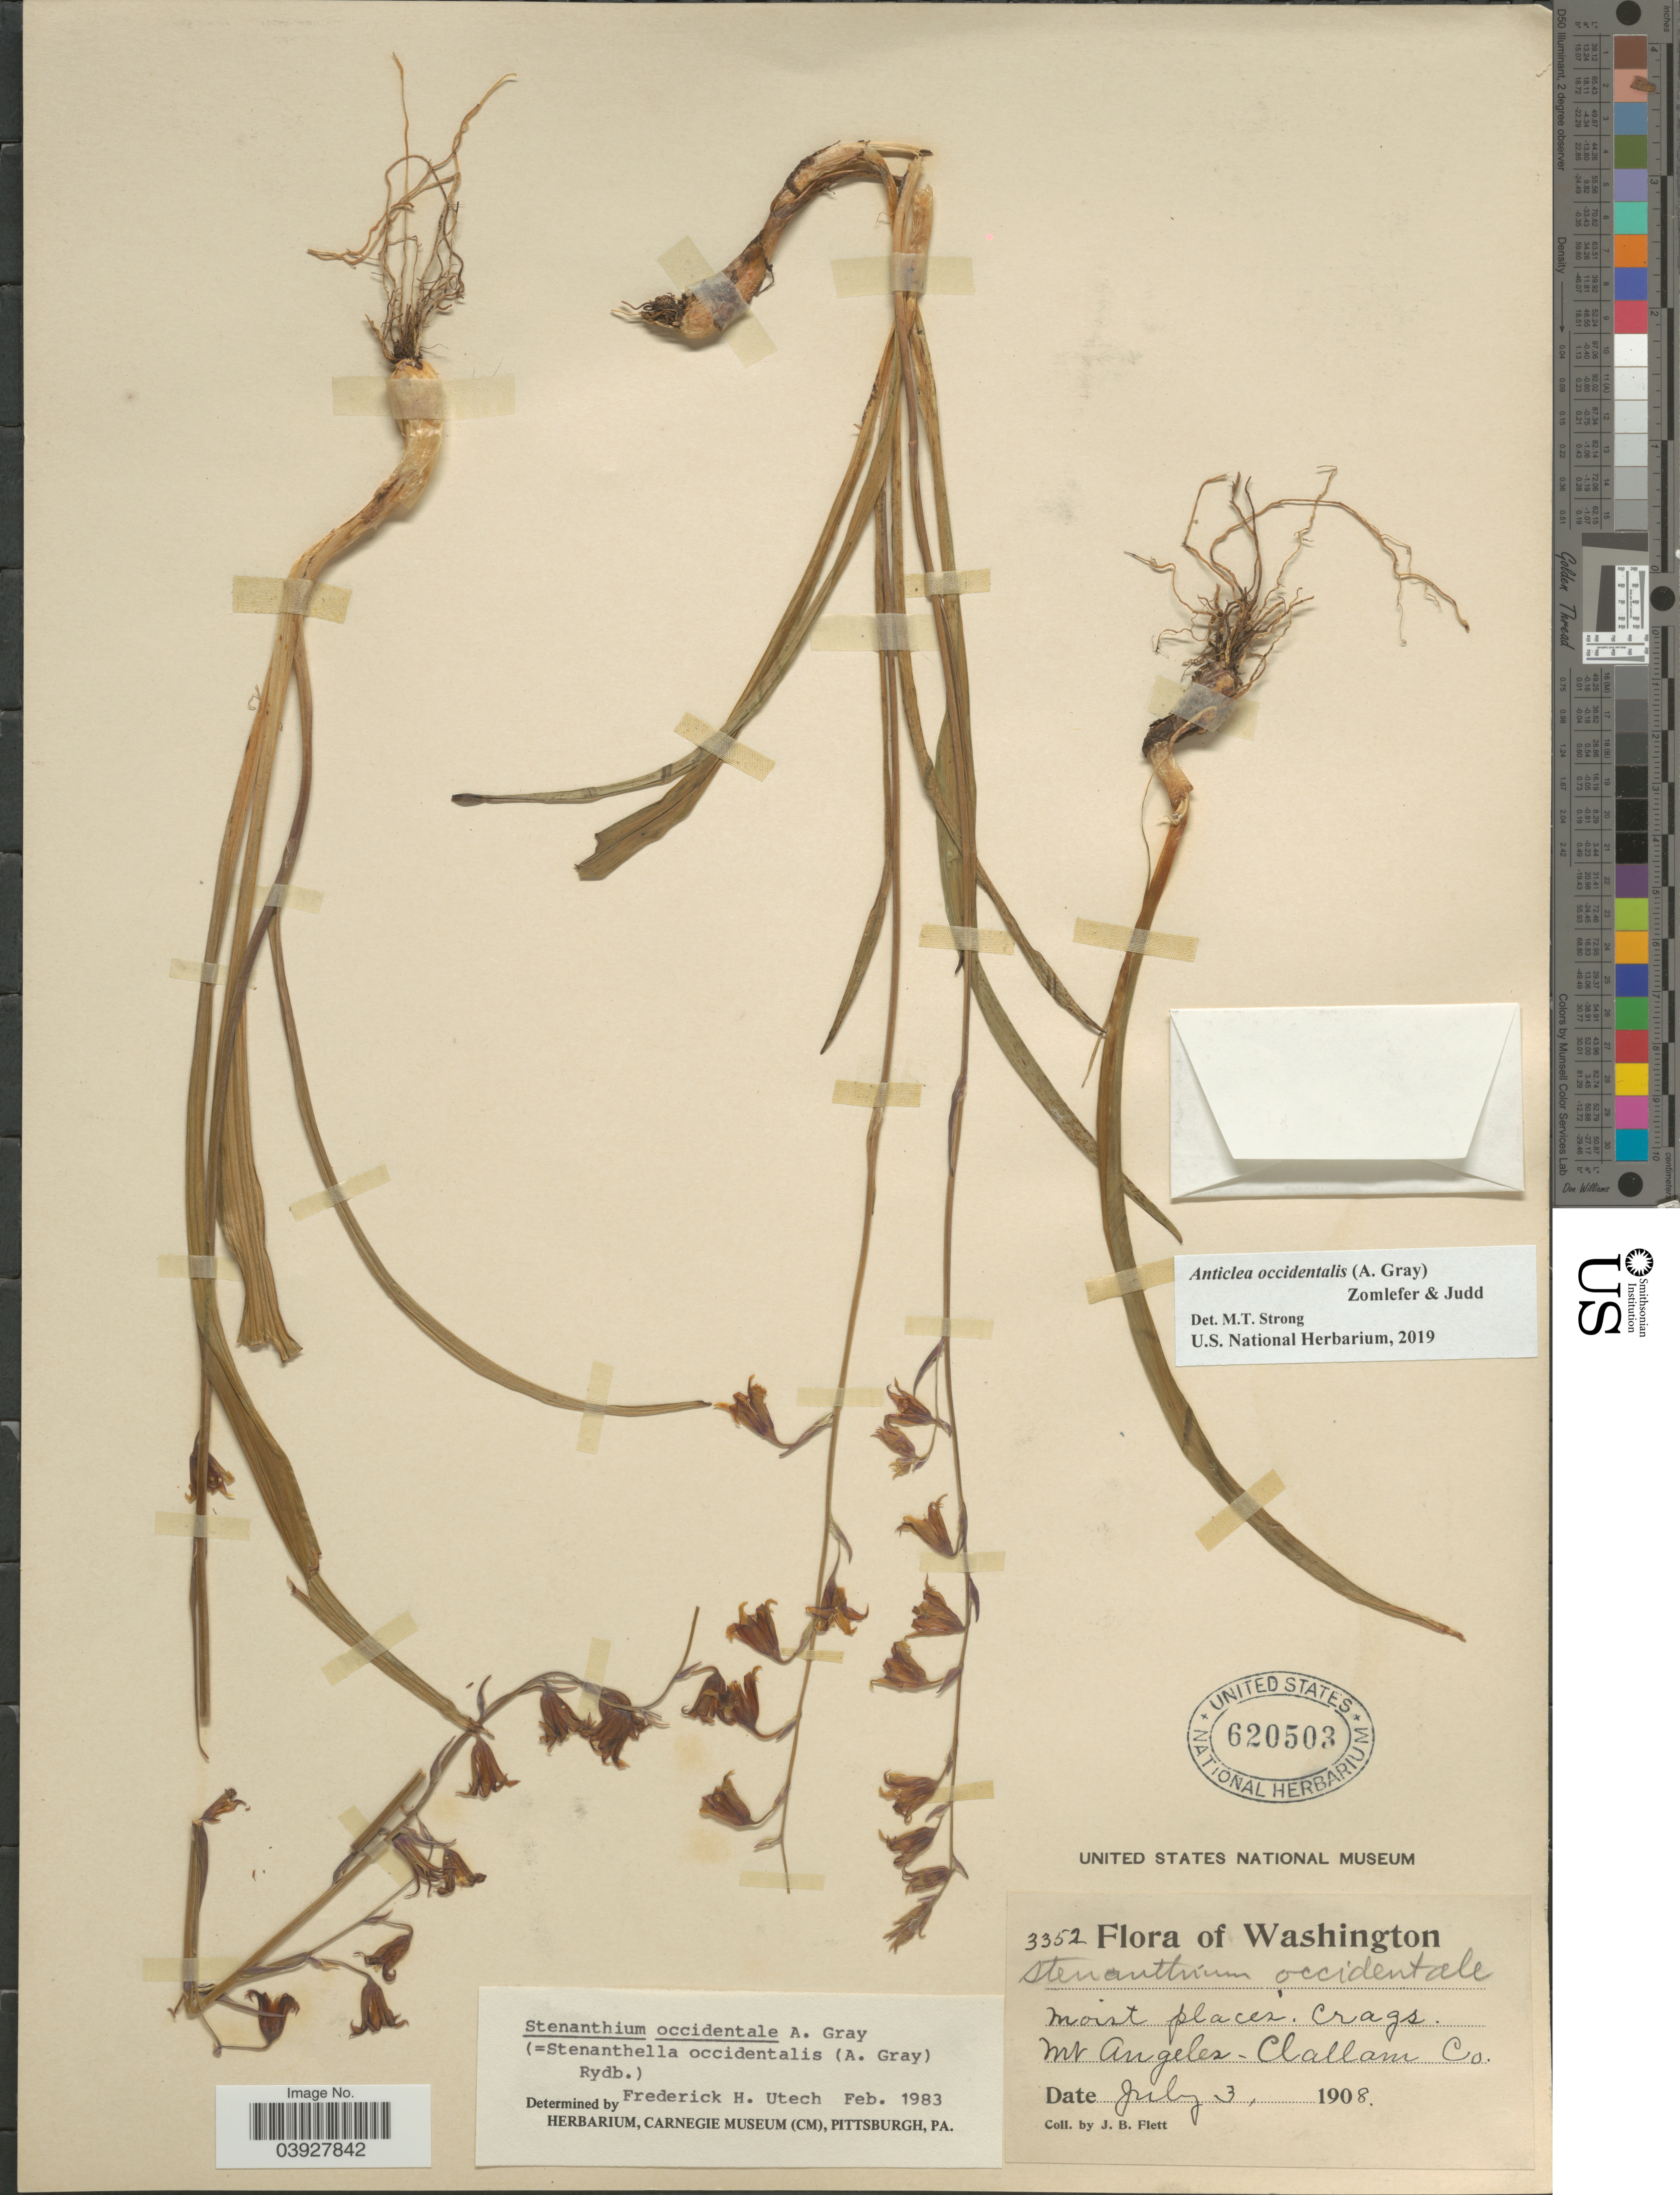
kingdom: Plantae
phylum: Tracheophyta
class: Liliopsida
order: Liliales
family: Melanthiaceae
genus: Anticlea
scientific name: Anticlea occidentalis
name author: (A. Gray) Zomlefer & Judd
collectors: J. Flett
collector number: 3352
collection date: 1908-07-03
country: United States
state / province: Washington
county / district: Clallam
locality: Mt Angeles - Clallam Co.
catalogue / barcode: US 620503